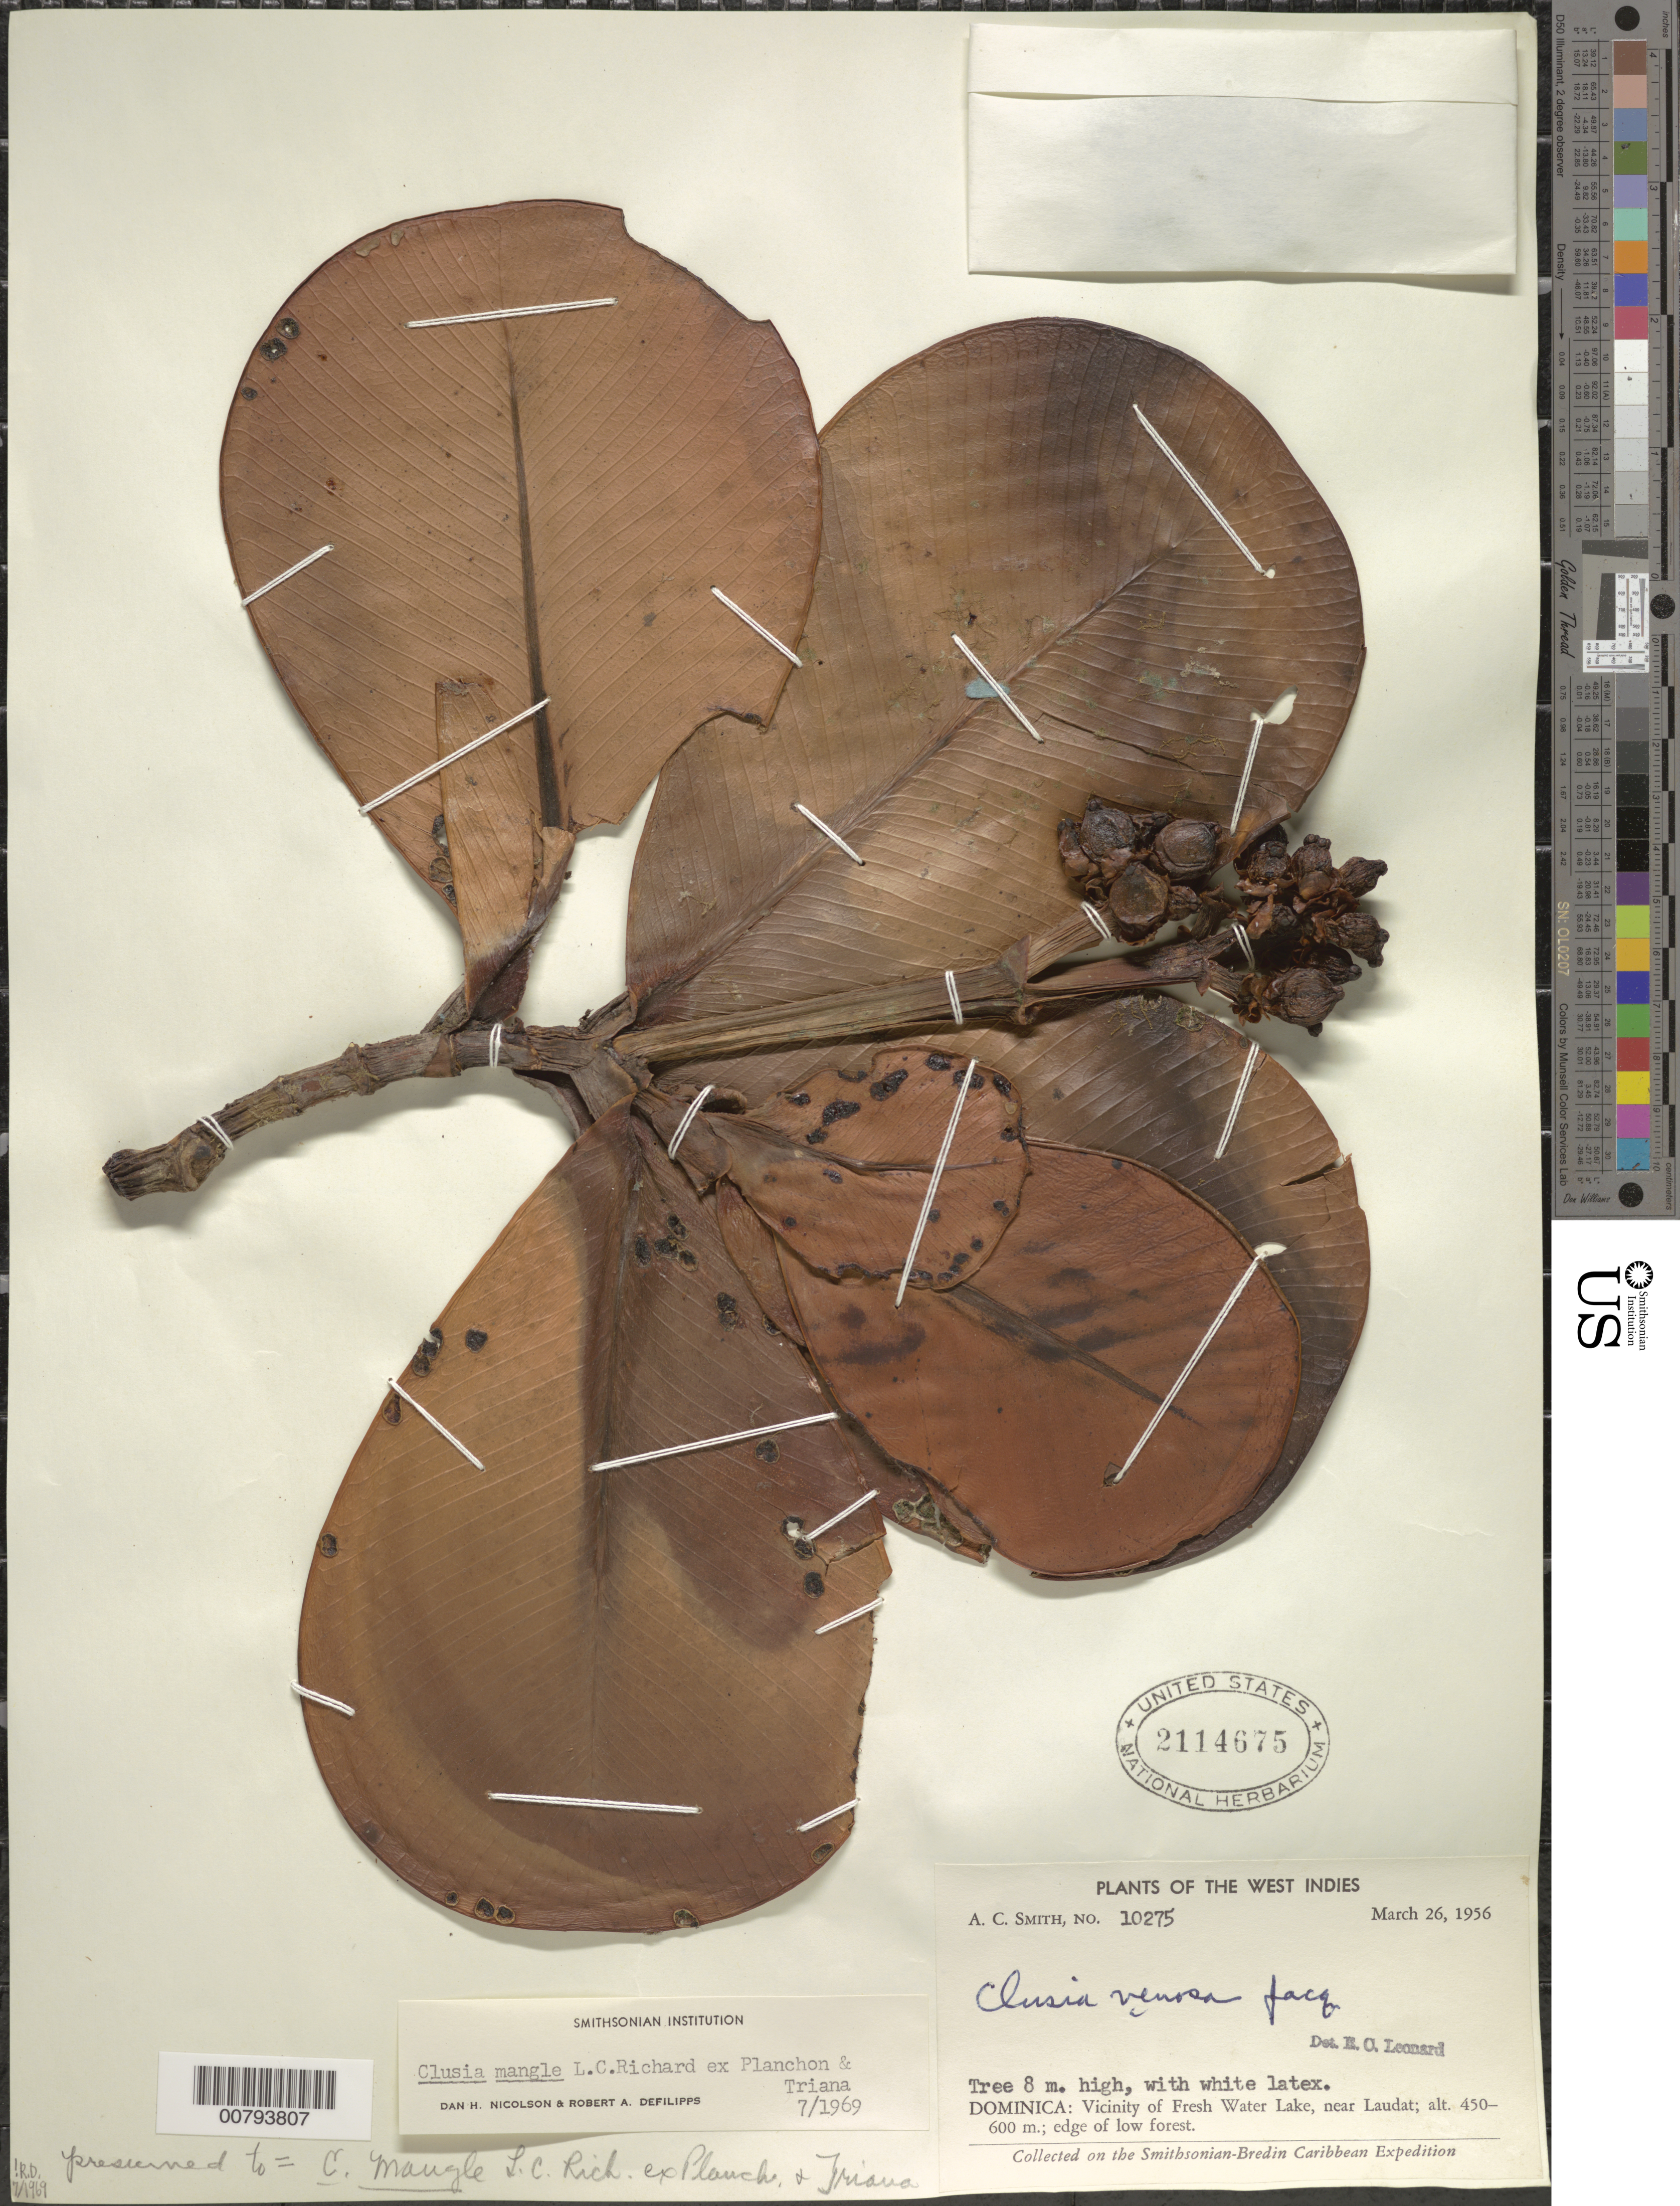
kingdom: Plantae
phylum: Tracheophyta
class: Magnoliopsida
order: Malpighiales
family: Clusiaceae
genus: Clusia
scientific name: Clusia mangle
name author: Rich. ex Planch. & Triana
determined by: Nicolson, D. H.; DeFilipps, R. A.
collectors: A. C. Smith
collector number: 10275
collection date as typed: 26 Mar 1956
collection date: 1956-03-26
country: Dominica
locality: Vicinity of Fresh Water Lake, near Laudat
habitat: Edge of low forest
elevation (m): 450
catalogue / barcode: US 2114675